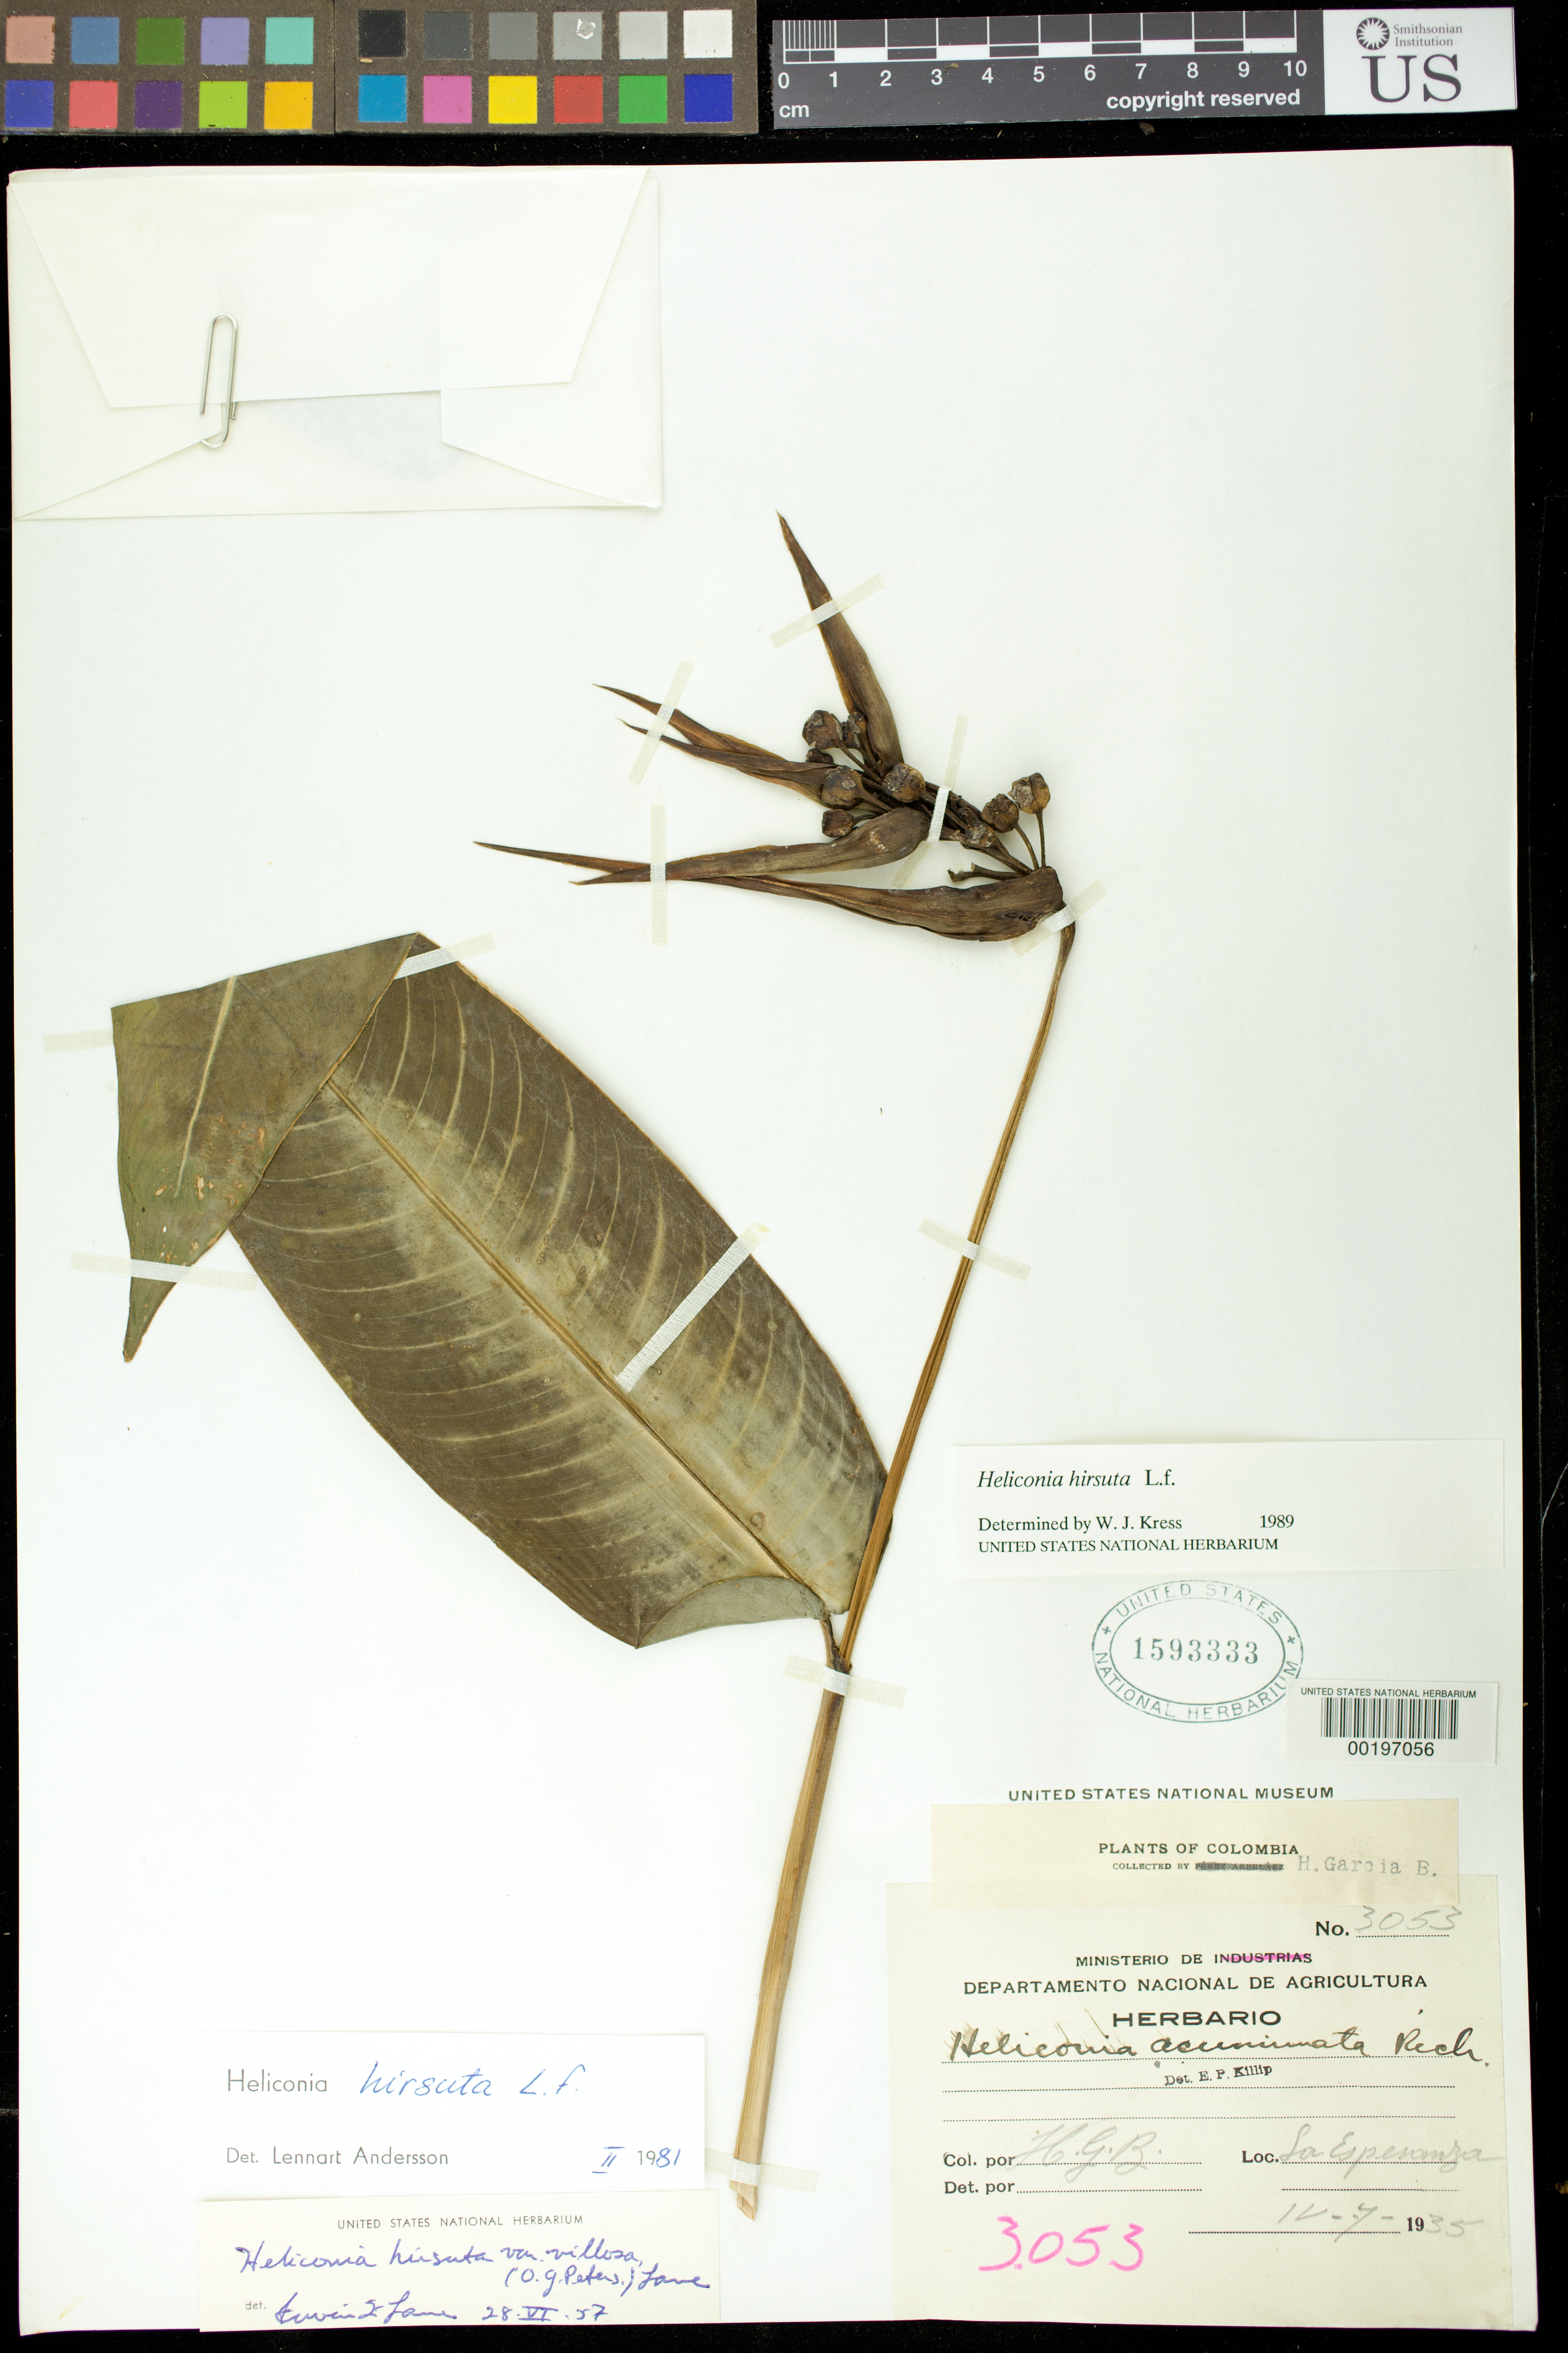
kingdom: Plantae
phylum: Tracheophyta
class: Liliopsida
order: Zingiberales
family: Heliconiaceae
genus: Heliconia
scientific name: Heliconia hirsuta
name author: L. f.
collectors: H. García Barriga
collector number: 3053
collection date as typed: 07 Apr 1935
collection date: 1935-04-07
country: Colombia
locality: La Esperanza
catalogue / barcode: US 1593333